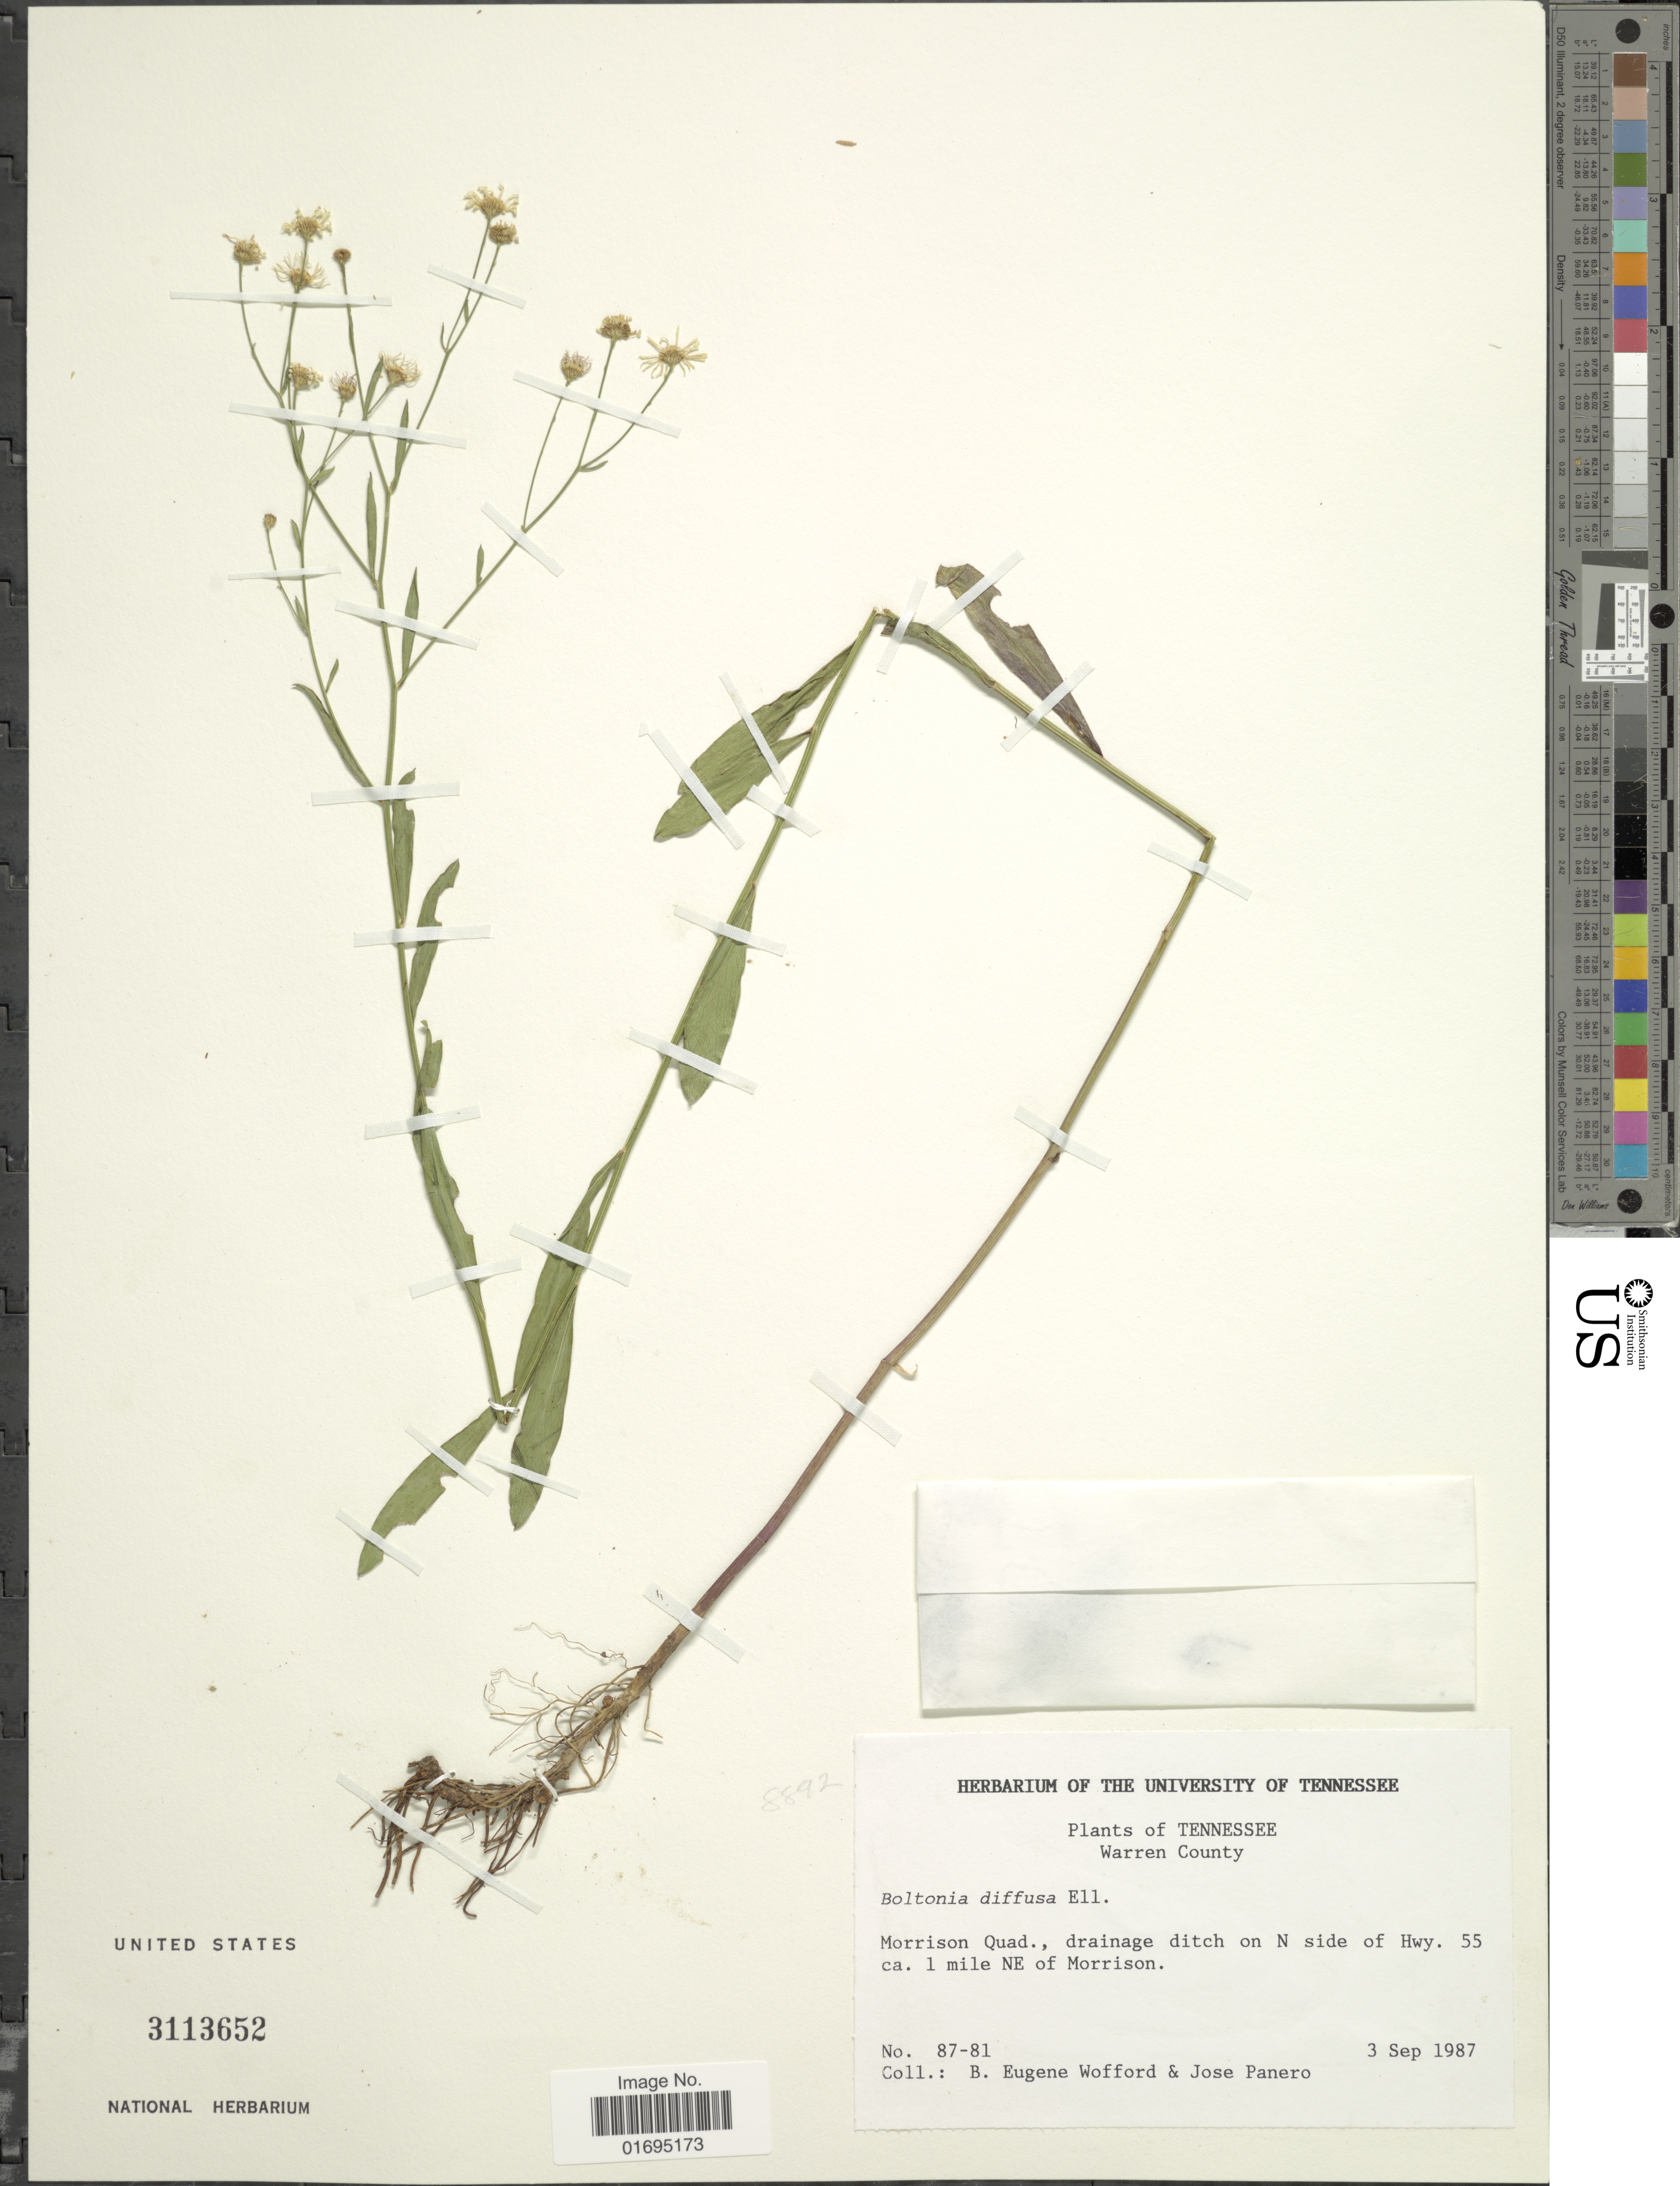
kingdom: Plantae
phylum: Tracheophyta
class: Magnoliopsida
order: Asterales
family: Asteraceae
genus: Boltonia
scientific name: Boltonia diffusa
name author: Elliott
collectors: B. Wofford & J. L. Panero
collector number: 87-81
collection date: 1987-09-03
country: United States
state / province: Tennessee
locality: Warren County, Morrison Quad., on N side of Hwy. 55 ca. 1 mile NE of Morrison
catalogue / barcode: US 3113652